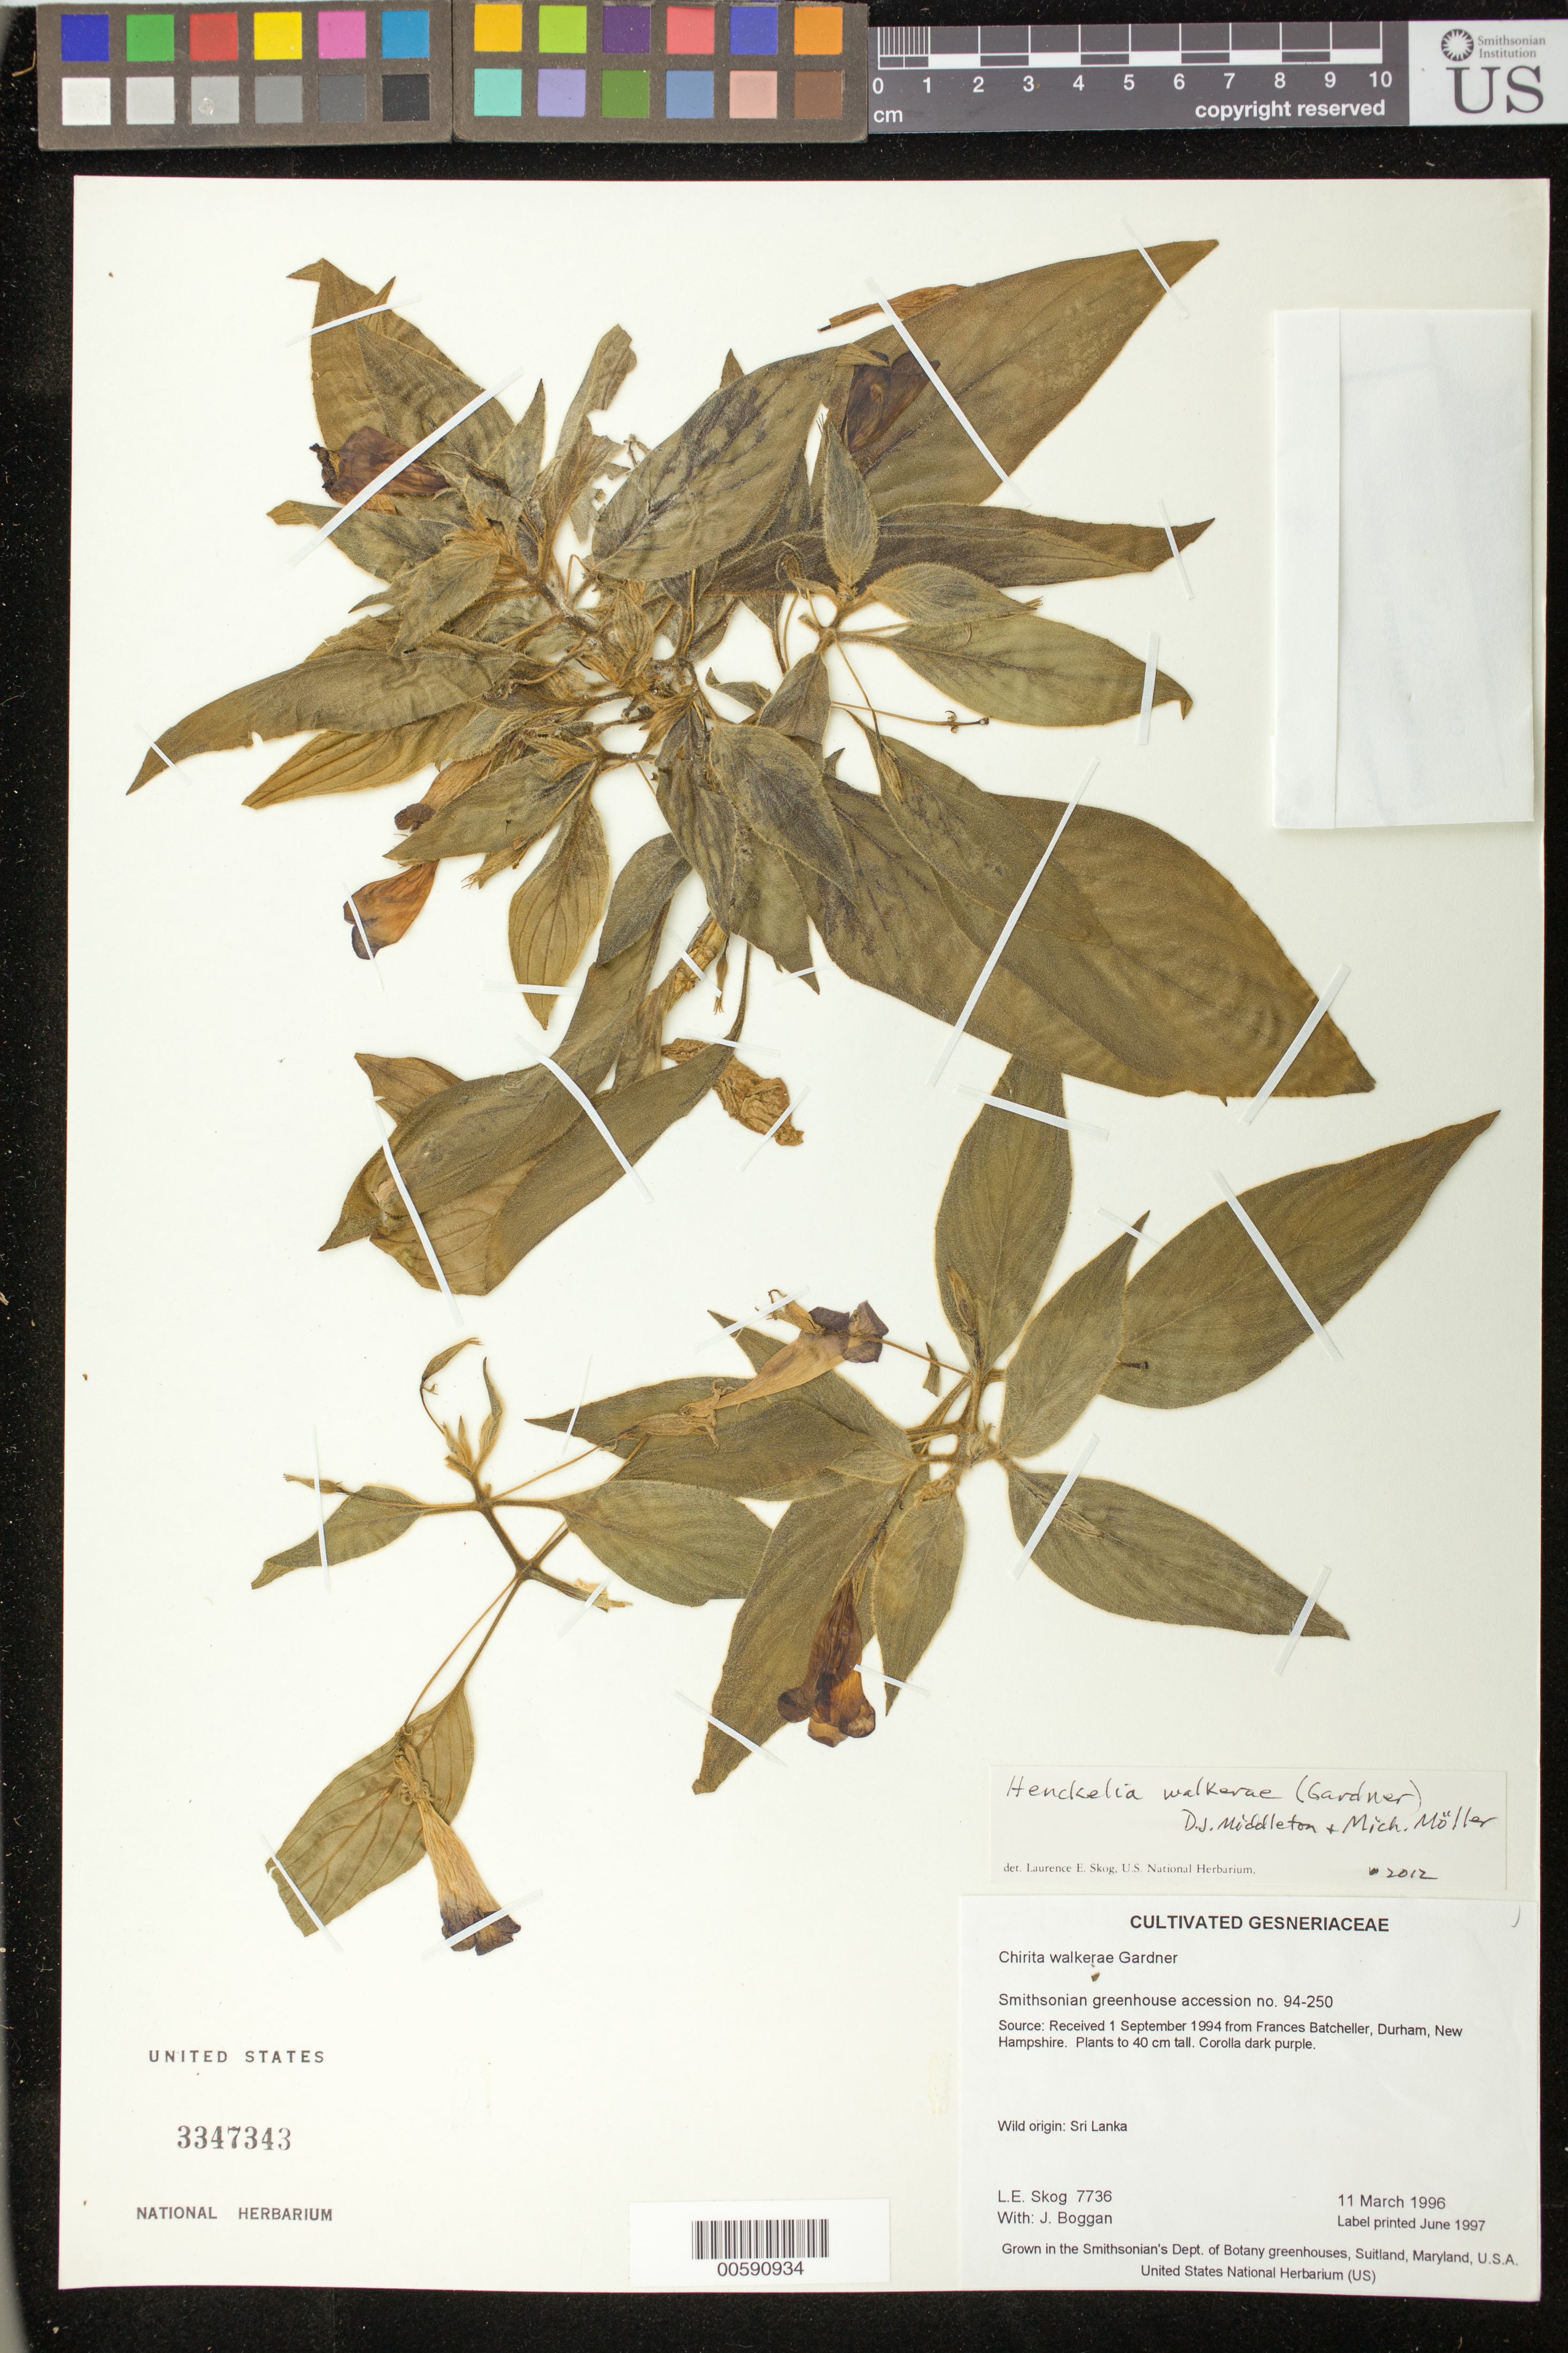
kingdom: Plantae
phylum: Tracheophyta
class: Magnoliopsida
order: Lamiales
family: Gesneriaceae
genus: Henckelia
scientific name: Henckelia walkerae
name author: (Gardner) D.J. Middleton & Mich. Möller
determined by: Skog, Laurence E.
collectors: L. E. Skog & J. K. Boggan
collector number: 7736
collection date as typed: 11 Mar 1996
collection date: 1996-03-11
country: Sri Lanka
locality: Grown in the Smithsonian's Dept. of Botany greenhouses, Suitland, Maryland, U.S.A.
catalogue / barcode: US 3347343